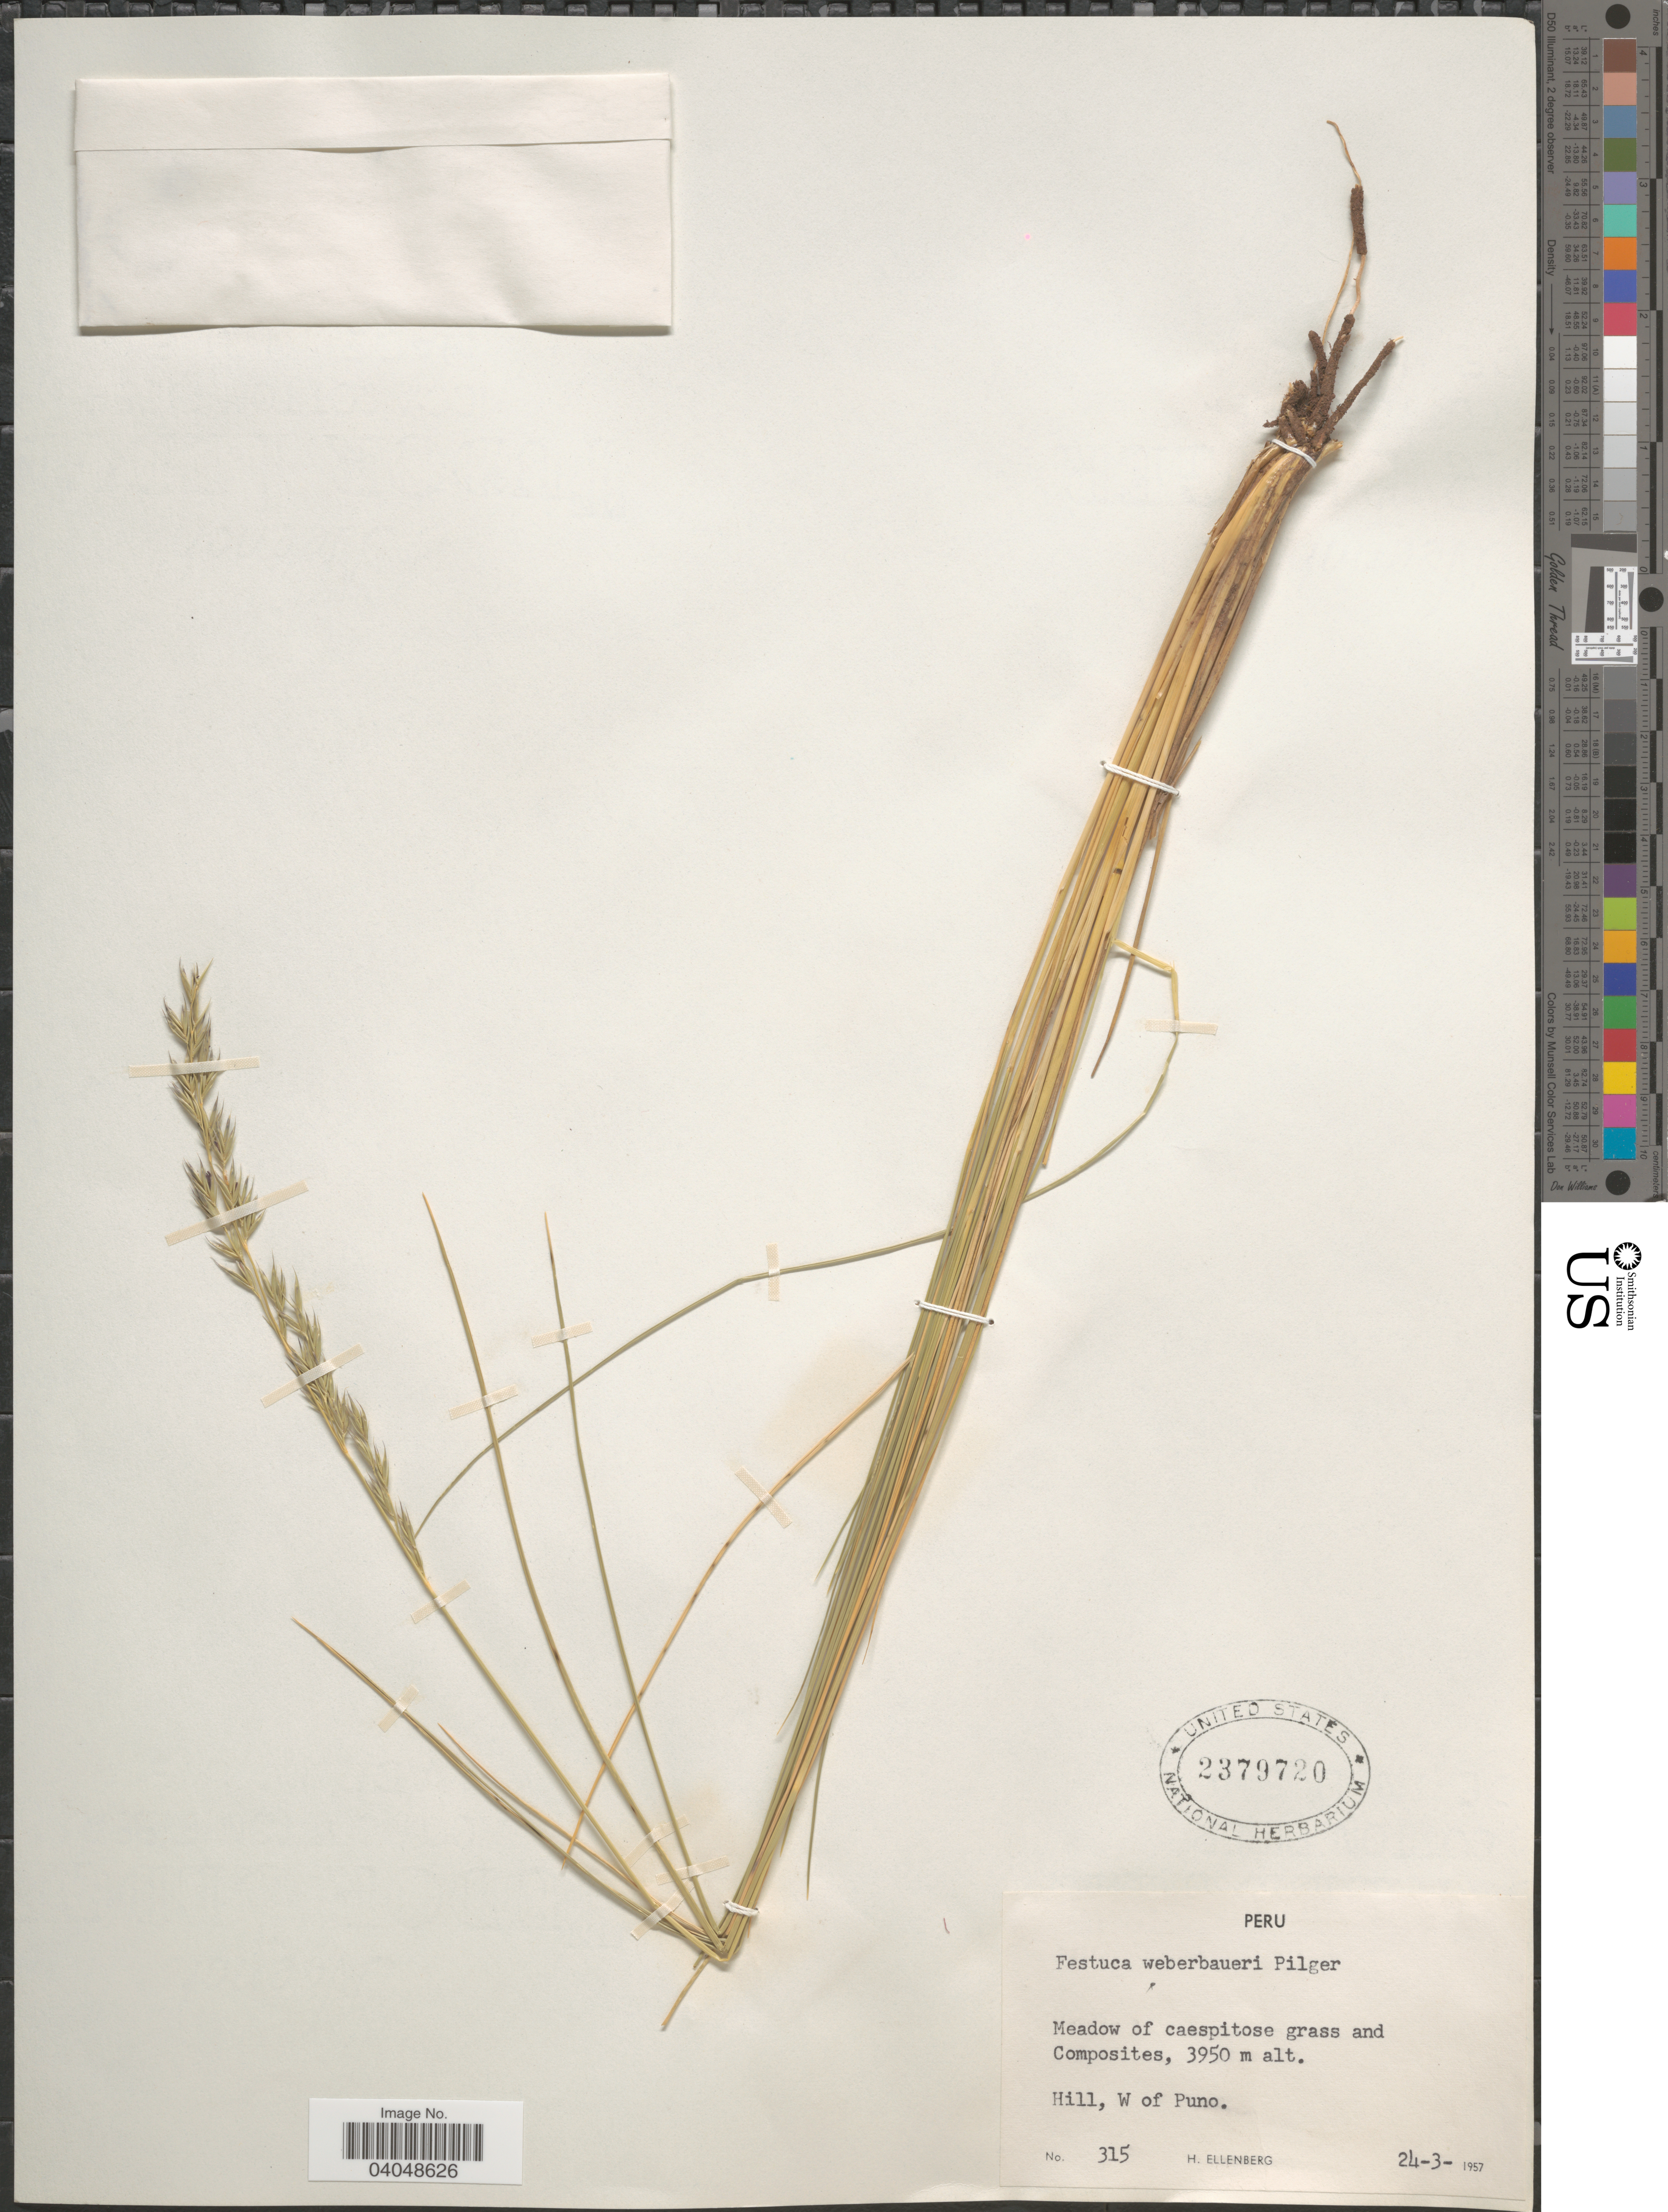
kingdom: Plantae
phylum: Tracheophyta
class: Liliopsida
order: Poales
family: Poaceae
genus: Festuca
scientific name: Festuca weberbaueri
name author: Pilg.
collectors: H. Ellenberg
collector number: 315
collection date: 1957-03-24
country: Peru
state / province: Puno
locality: Hill, W of Puno.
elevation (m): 3950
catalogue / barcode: US 2379720